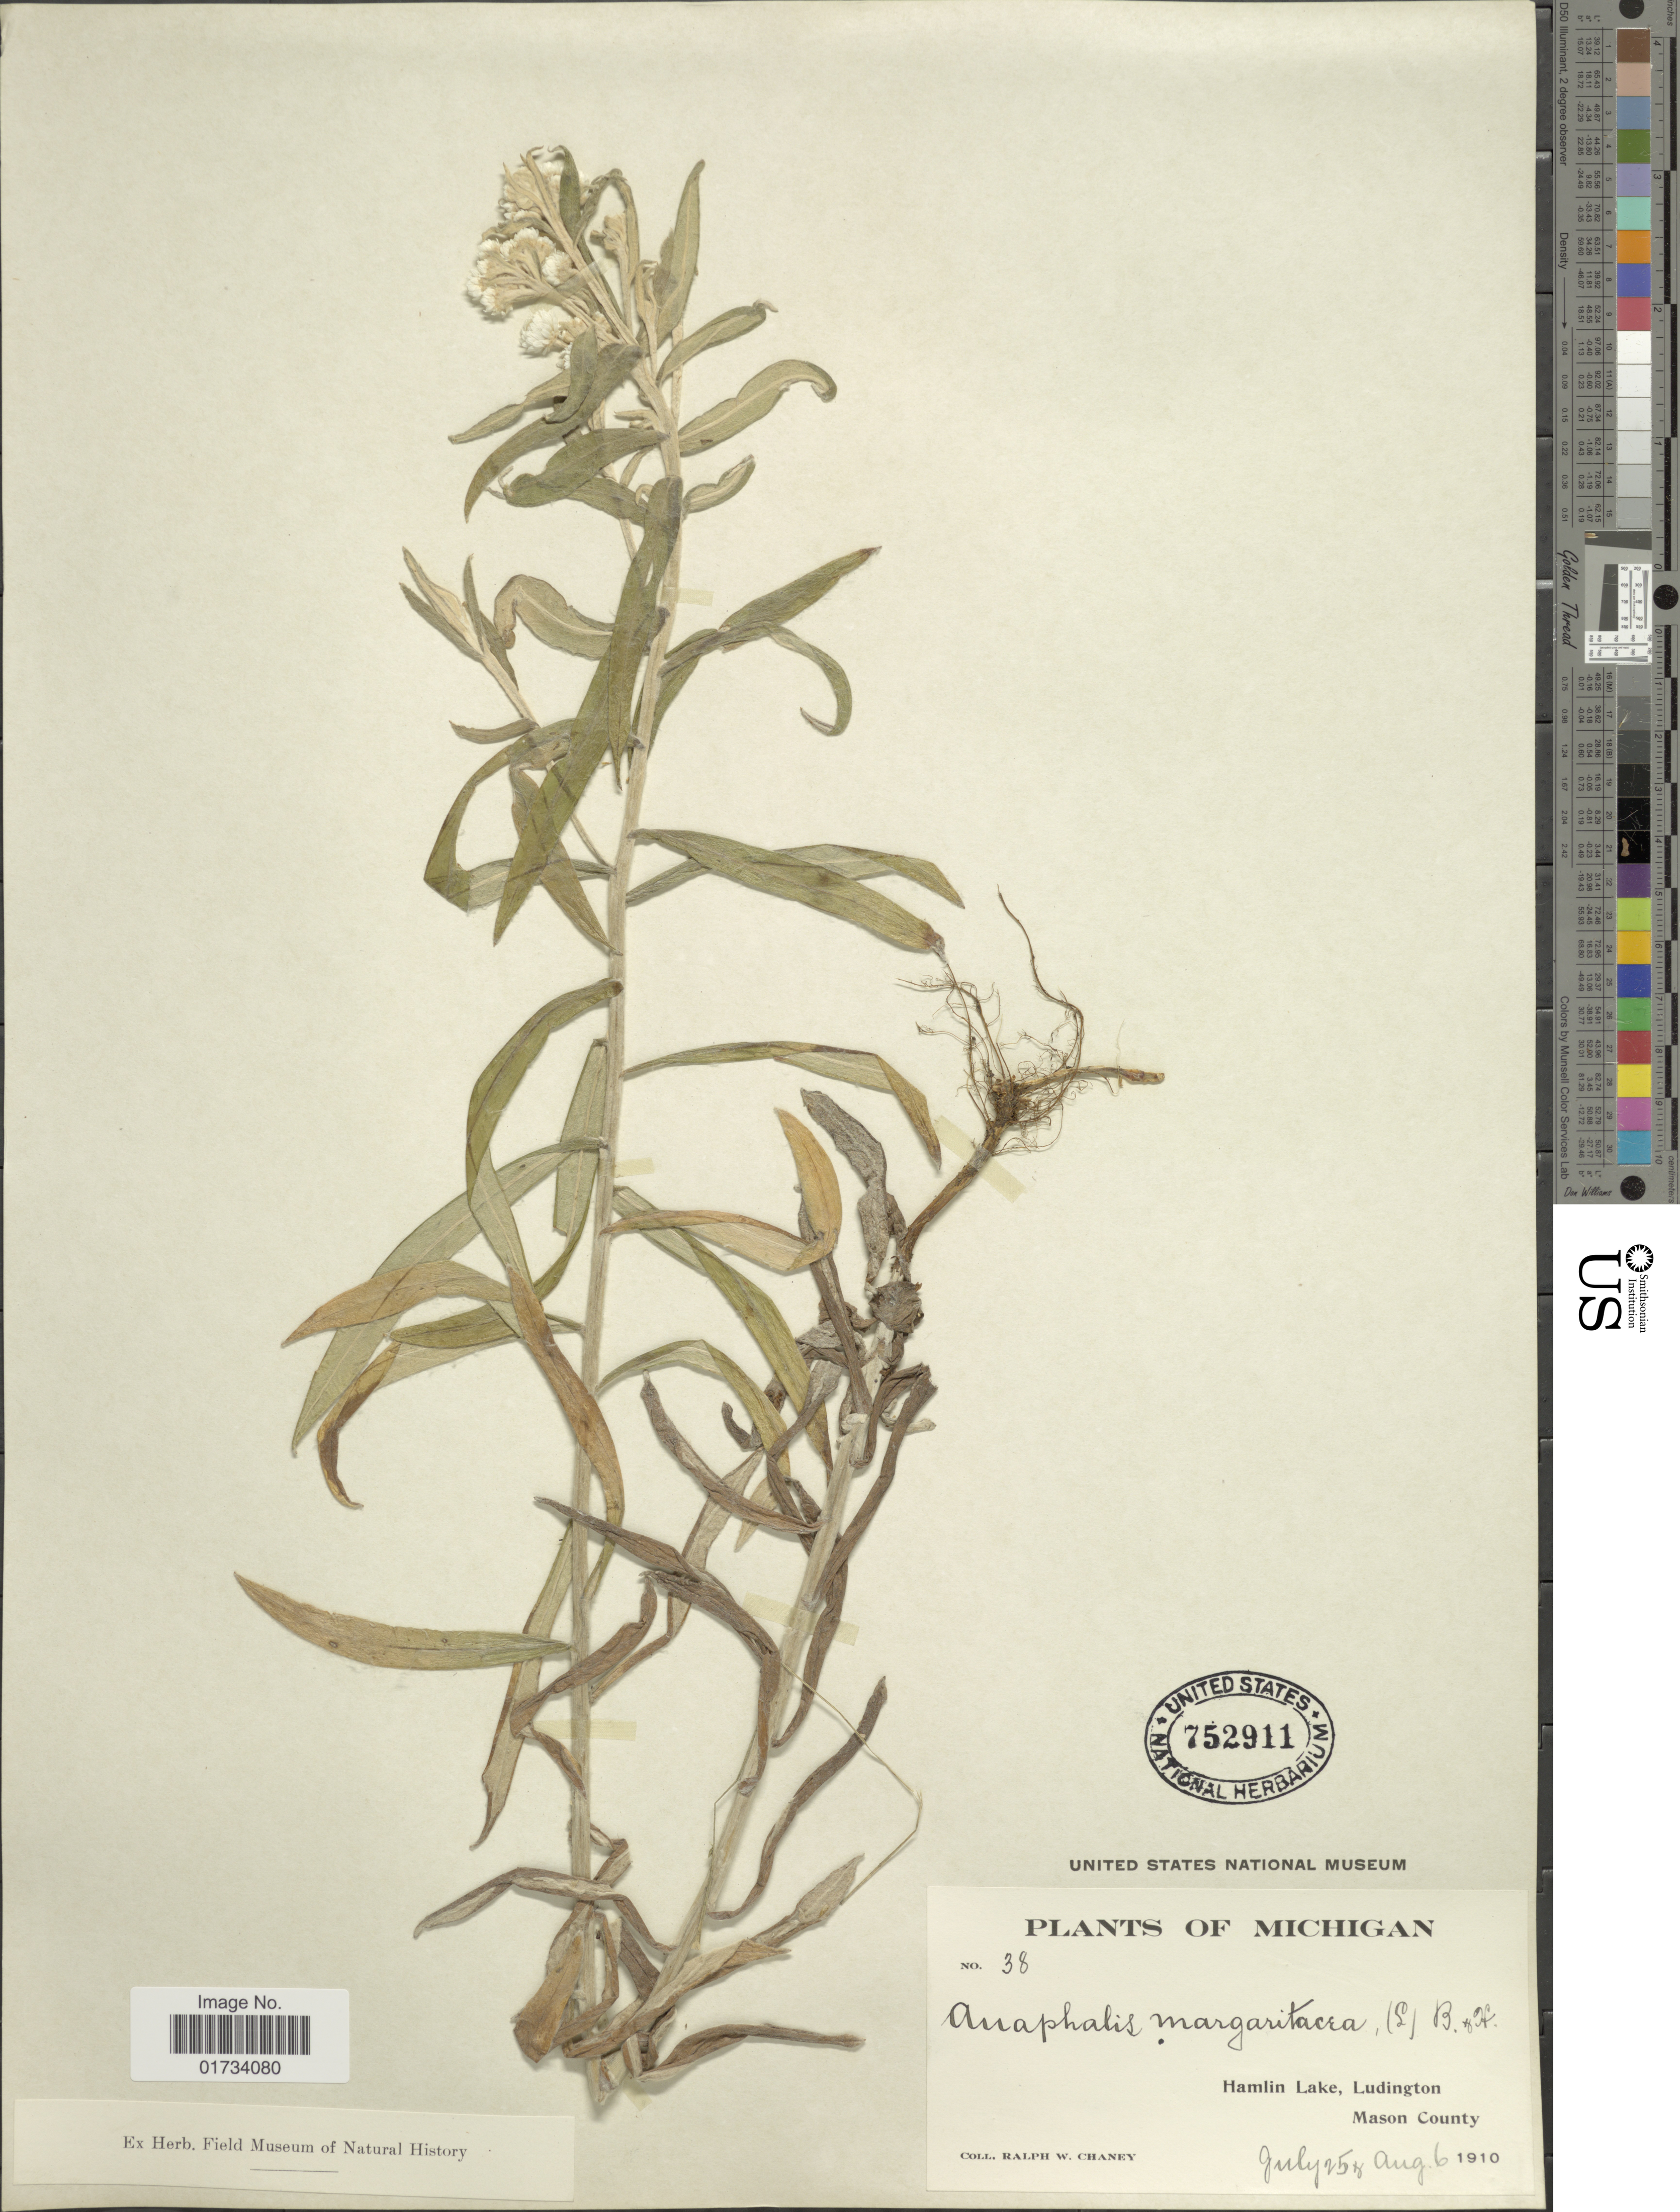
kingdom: Plantae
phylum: Tracheophyta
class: Magnoliopsida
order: Asterales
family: Asteraceae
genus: Anaphalis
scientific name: Anaphalis margaritacea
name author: (L.) Benth. & Hook. f.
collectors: R. Chaney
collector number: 38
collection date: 1910-07-25/1910-08-06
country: United States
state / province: Michigan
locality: Hamlin Lake, Ludington, Mason County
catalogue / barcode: US 752911